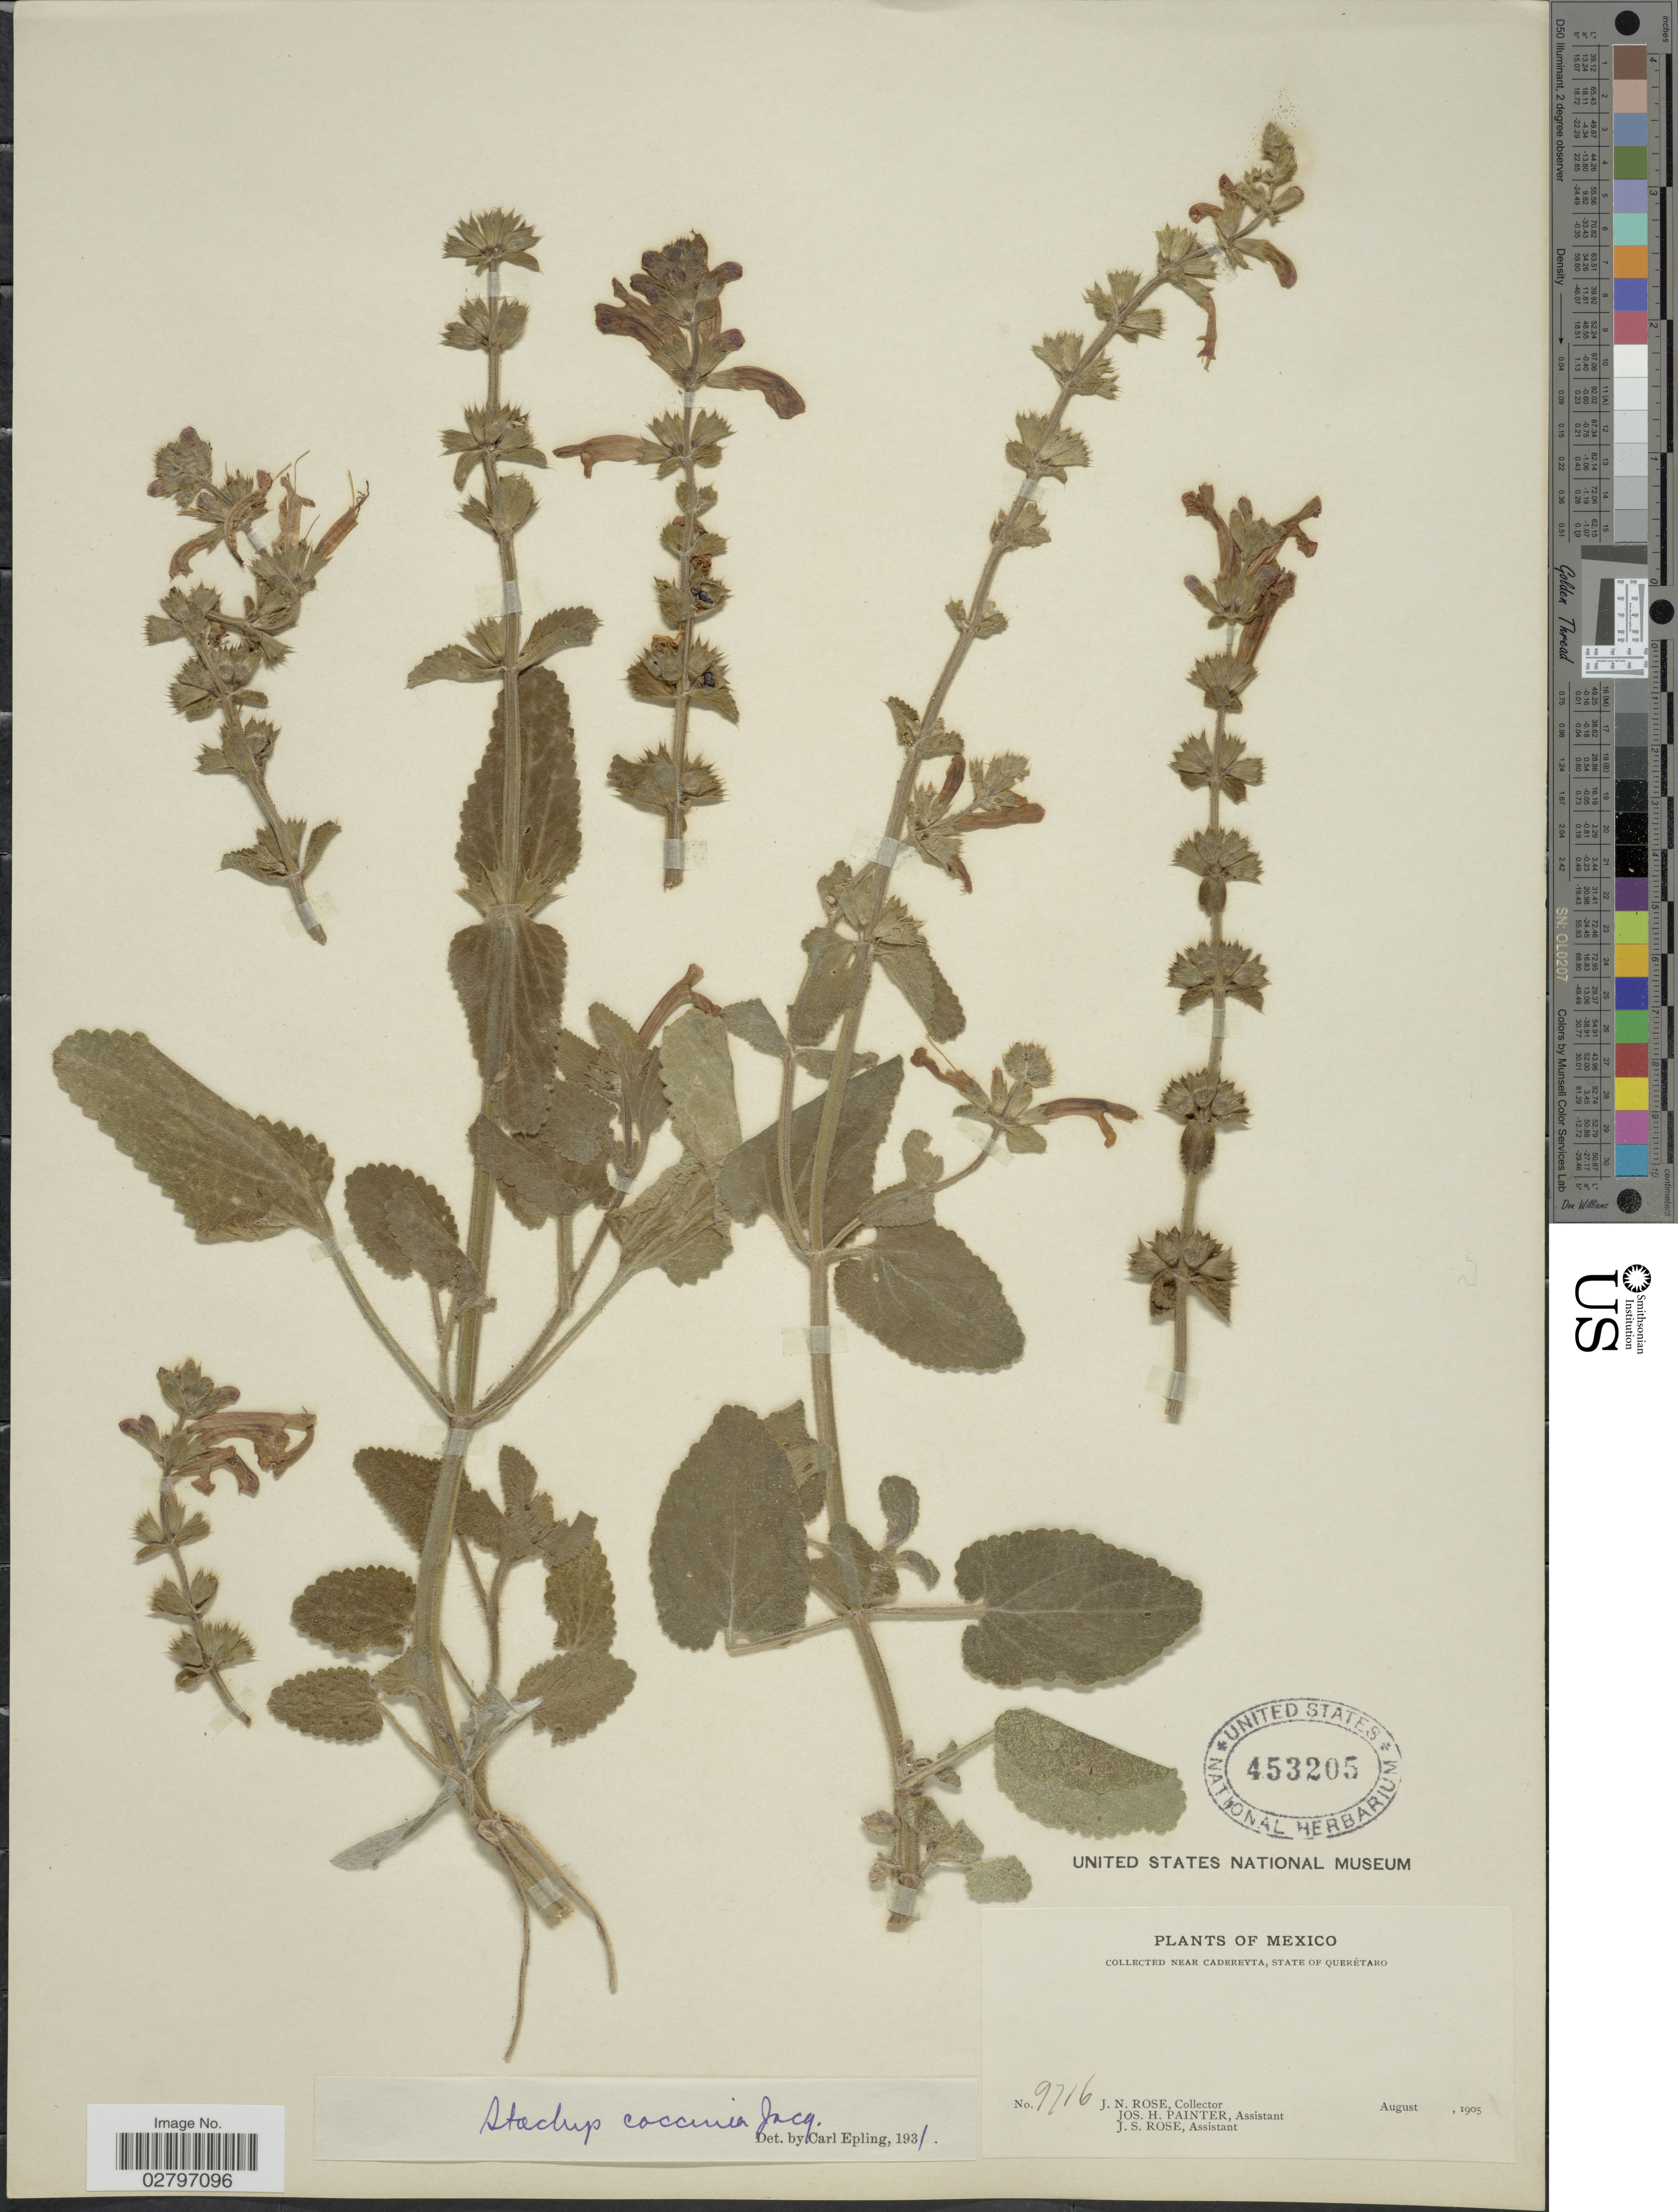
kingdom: Plantae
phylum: Tracheophyta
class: Magnoliopsida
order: Lamiales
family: Lamiaceae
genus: Stachys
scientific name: Stachys coccinea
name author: Ortega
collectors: J. N. Rose, J. H. Painter & J. S. Rose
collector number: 9716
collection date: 1905-08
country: Mexico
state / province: Querétaro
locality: Near Cadereyta.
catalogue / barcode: US 453205